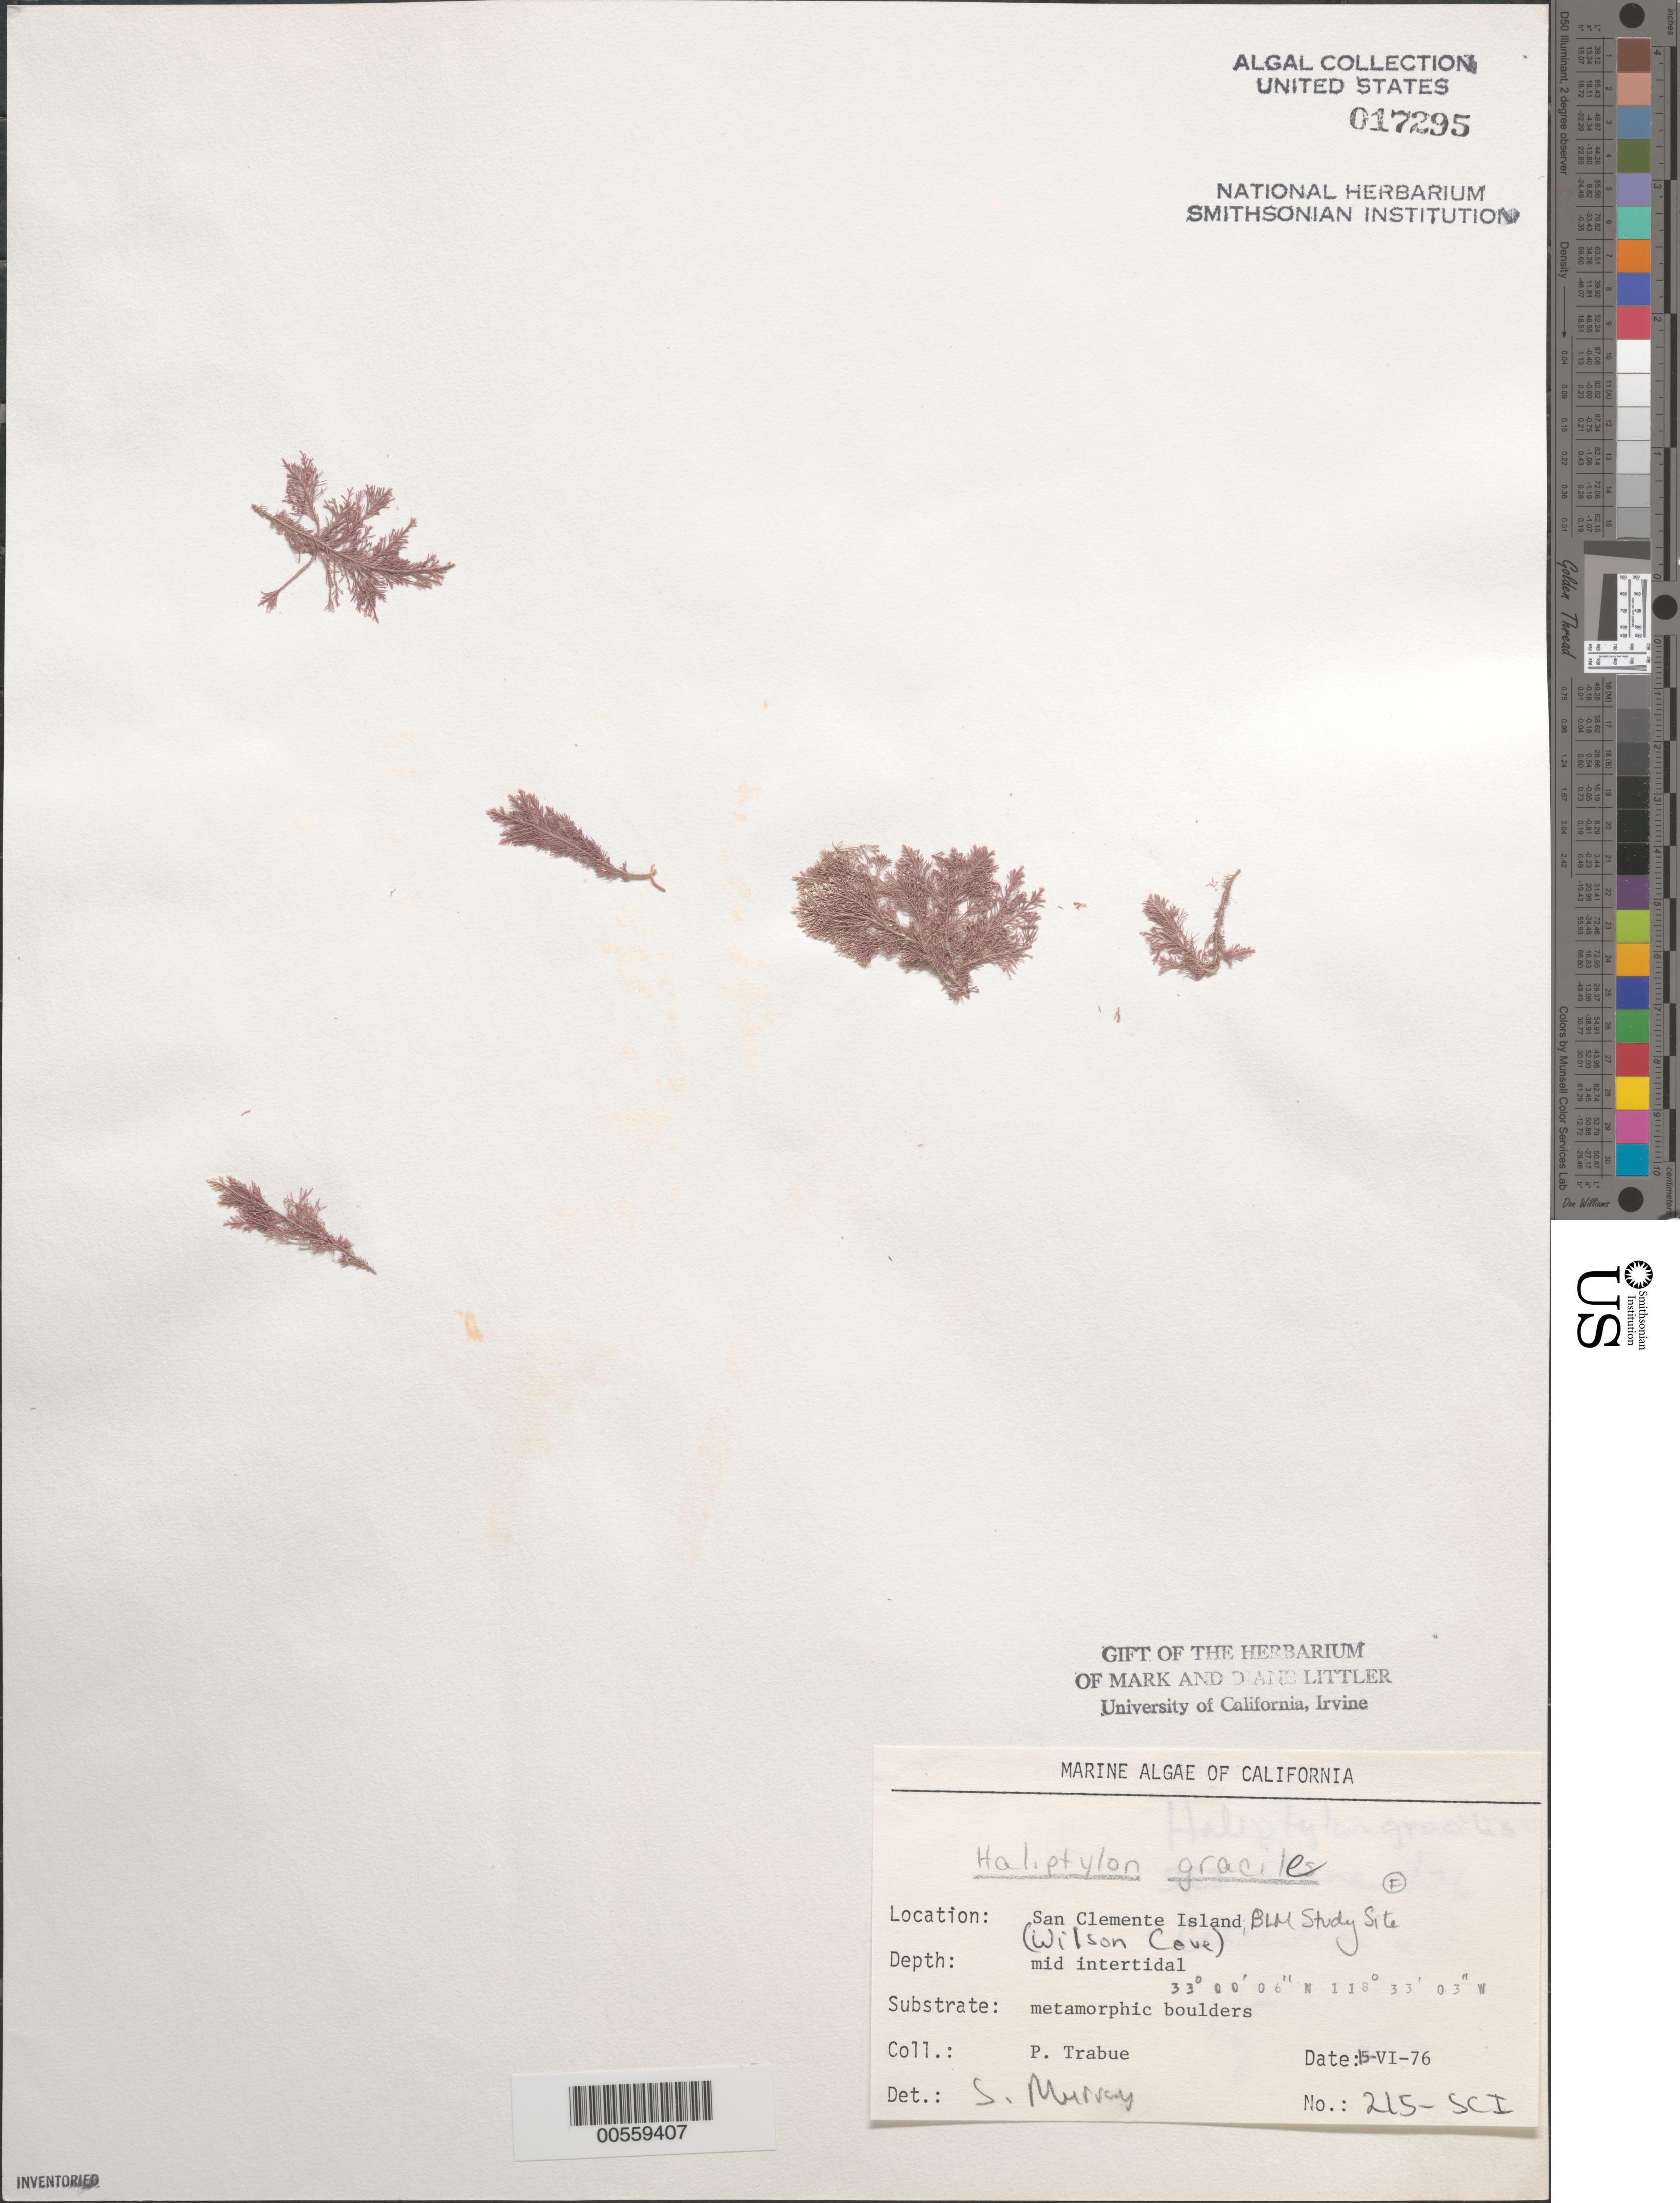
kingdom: Plantae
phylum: Rhodophyta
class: Florideophyceae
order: Corallinales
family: Corallinaceae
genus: Jania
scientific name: Jania rosea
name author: (Lam.) Decne.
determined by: Algae name updating Project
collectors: P. J. Trabue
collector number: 215-sci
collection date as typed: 15 Jun 1976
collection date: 1976-06-15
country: United States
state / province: California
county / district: Los Angeles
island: San Clemente Island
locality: Wilson Cove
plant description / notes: BLM-SOCALBIGHT Rocky Intertidal Survey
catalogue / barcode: US 17295